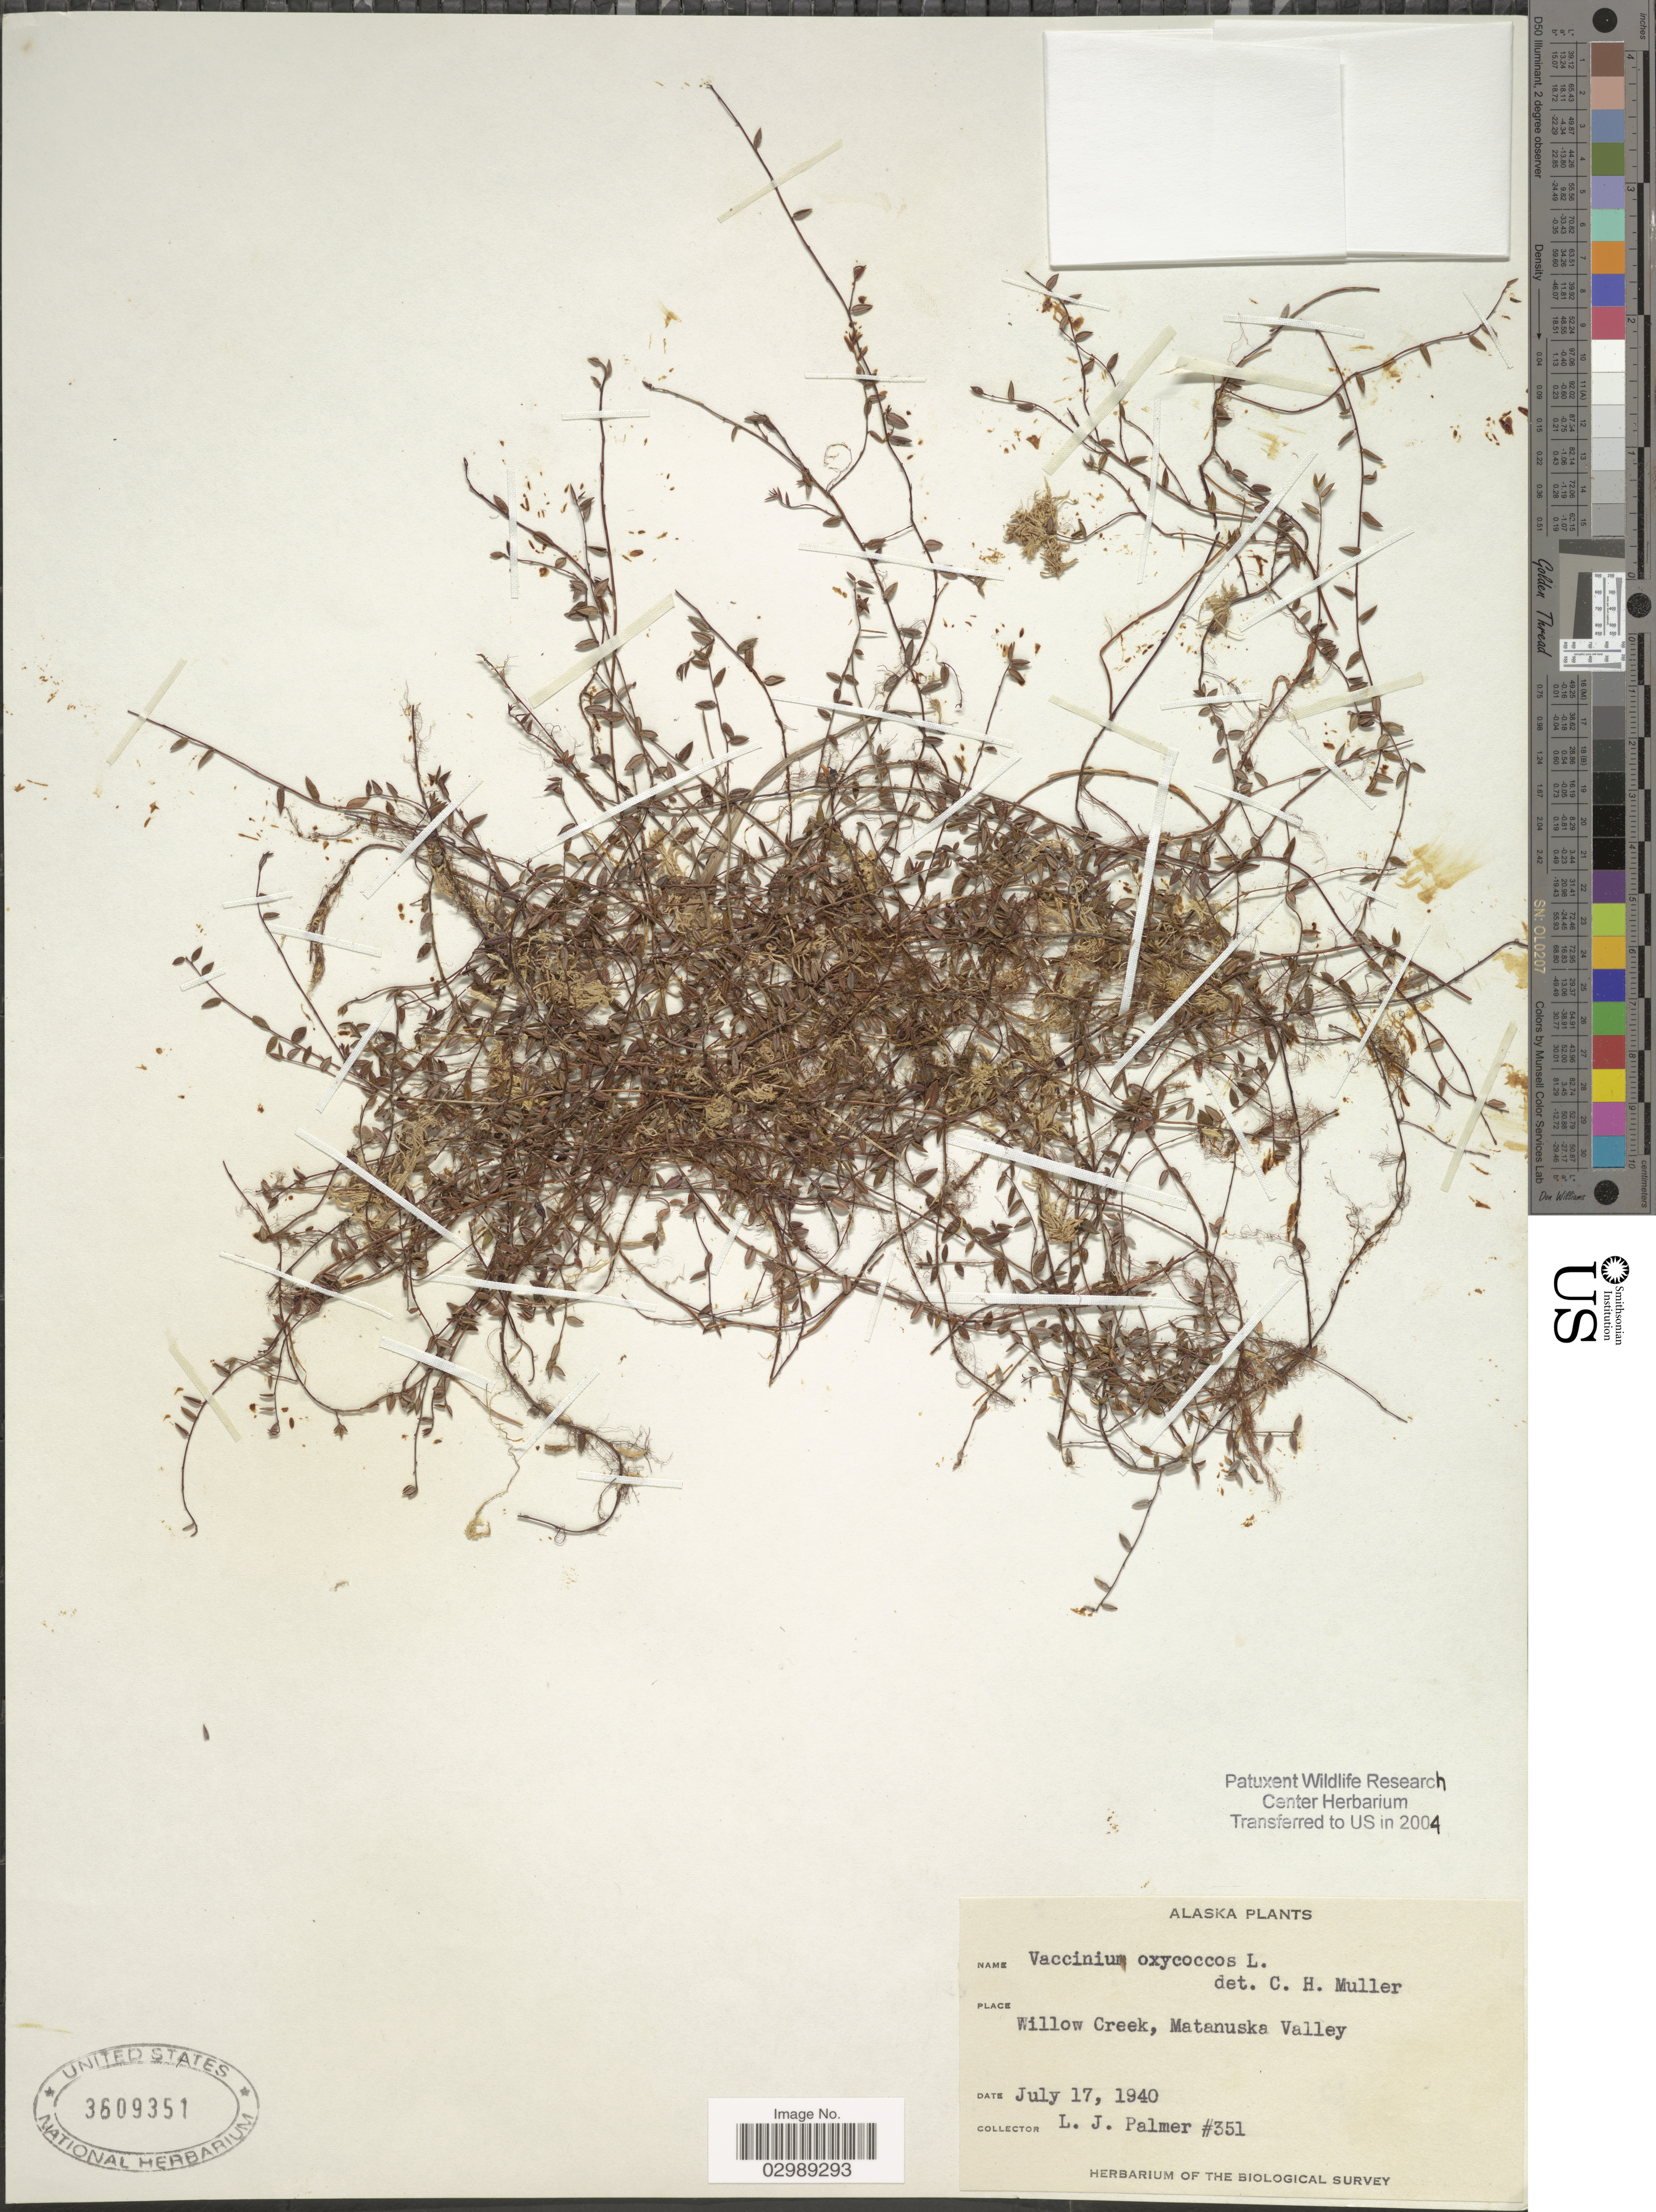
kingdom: Plantae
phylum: Tracheophyta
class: Magnoliopsida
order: Ericales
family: Ericaceae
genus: Vaccinium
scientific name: Vaccinium oxycoccos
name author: L.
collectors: L. J. Palmer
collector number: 351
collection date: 1940-07-17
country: United States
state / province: Alaska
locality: Willow Creek, Matanuska Valley.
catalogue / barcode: US 3609351